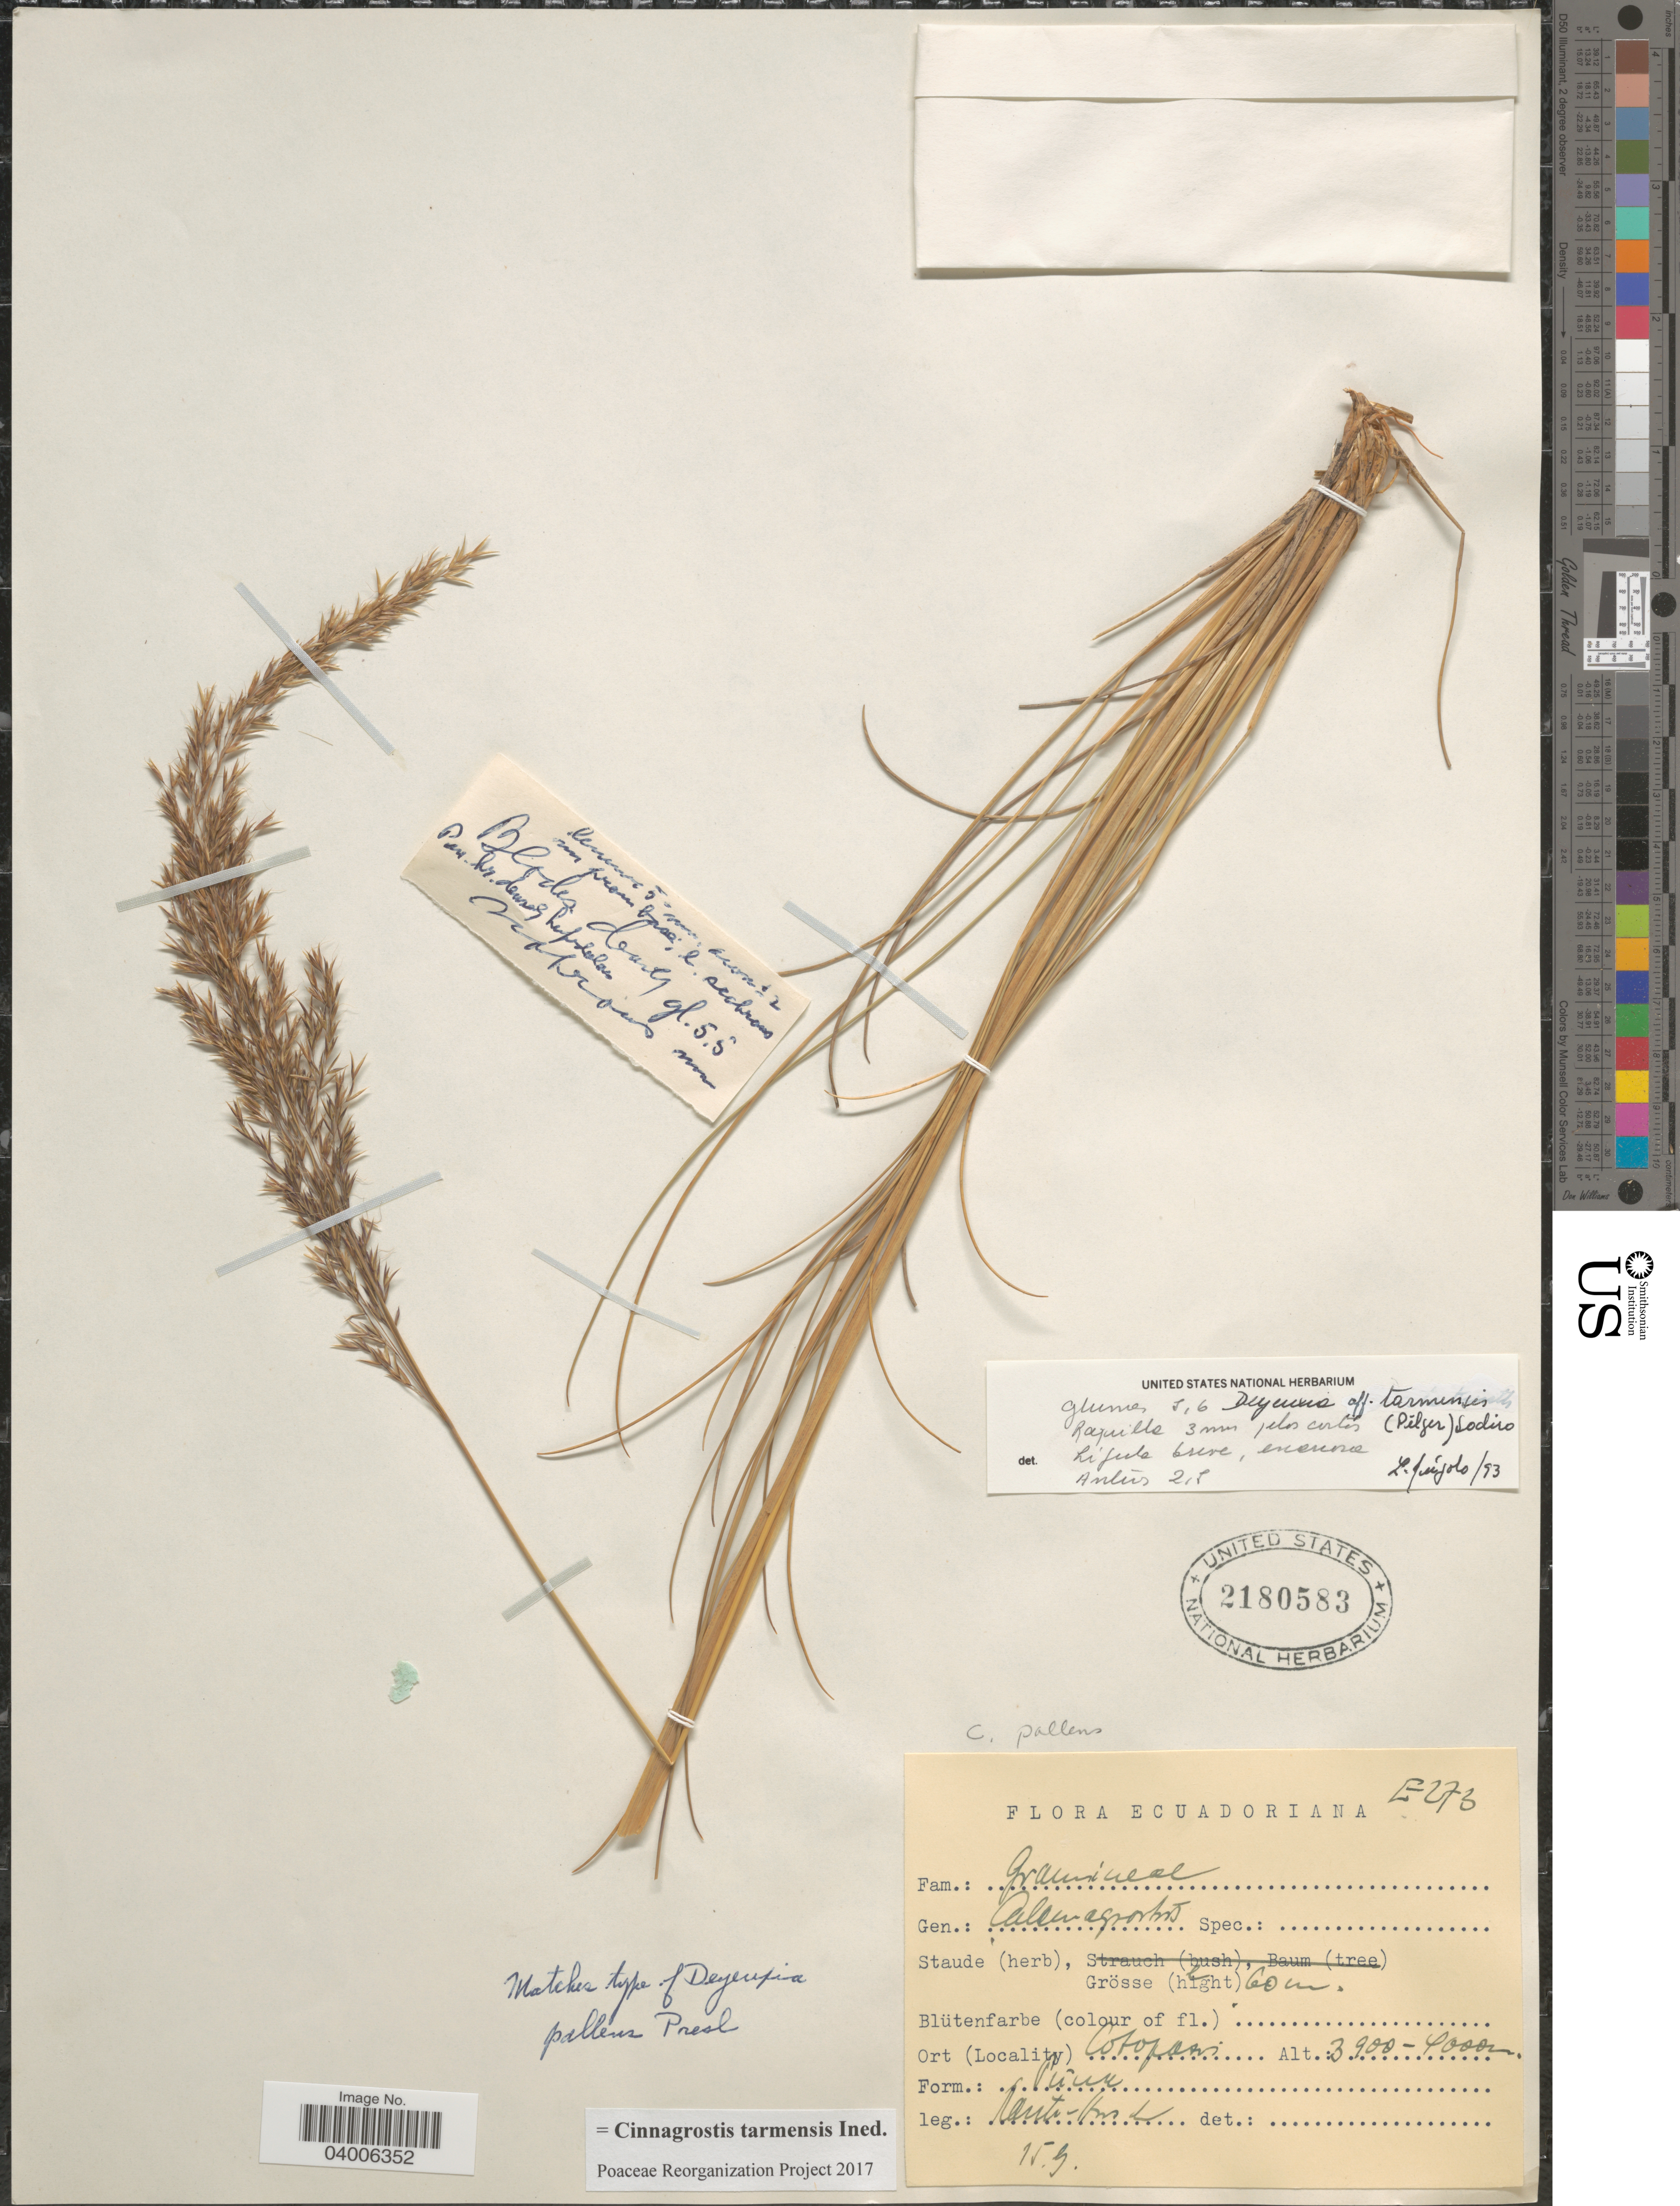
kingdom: Plantae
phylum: Tracheophyta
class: Liliopsida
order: Poales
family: Poaceae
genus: Cinnagrostis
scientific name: Cinnagrostis tarmensis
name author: (Pilg.) P.M. Peterson et al.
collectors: W. Rauh & G. Hirsch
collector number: E273*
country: Ecuador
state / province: Cotopaxi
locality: Puña.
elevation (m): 3900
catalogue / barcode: US 2180583